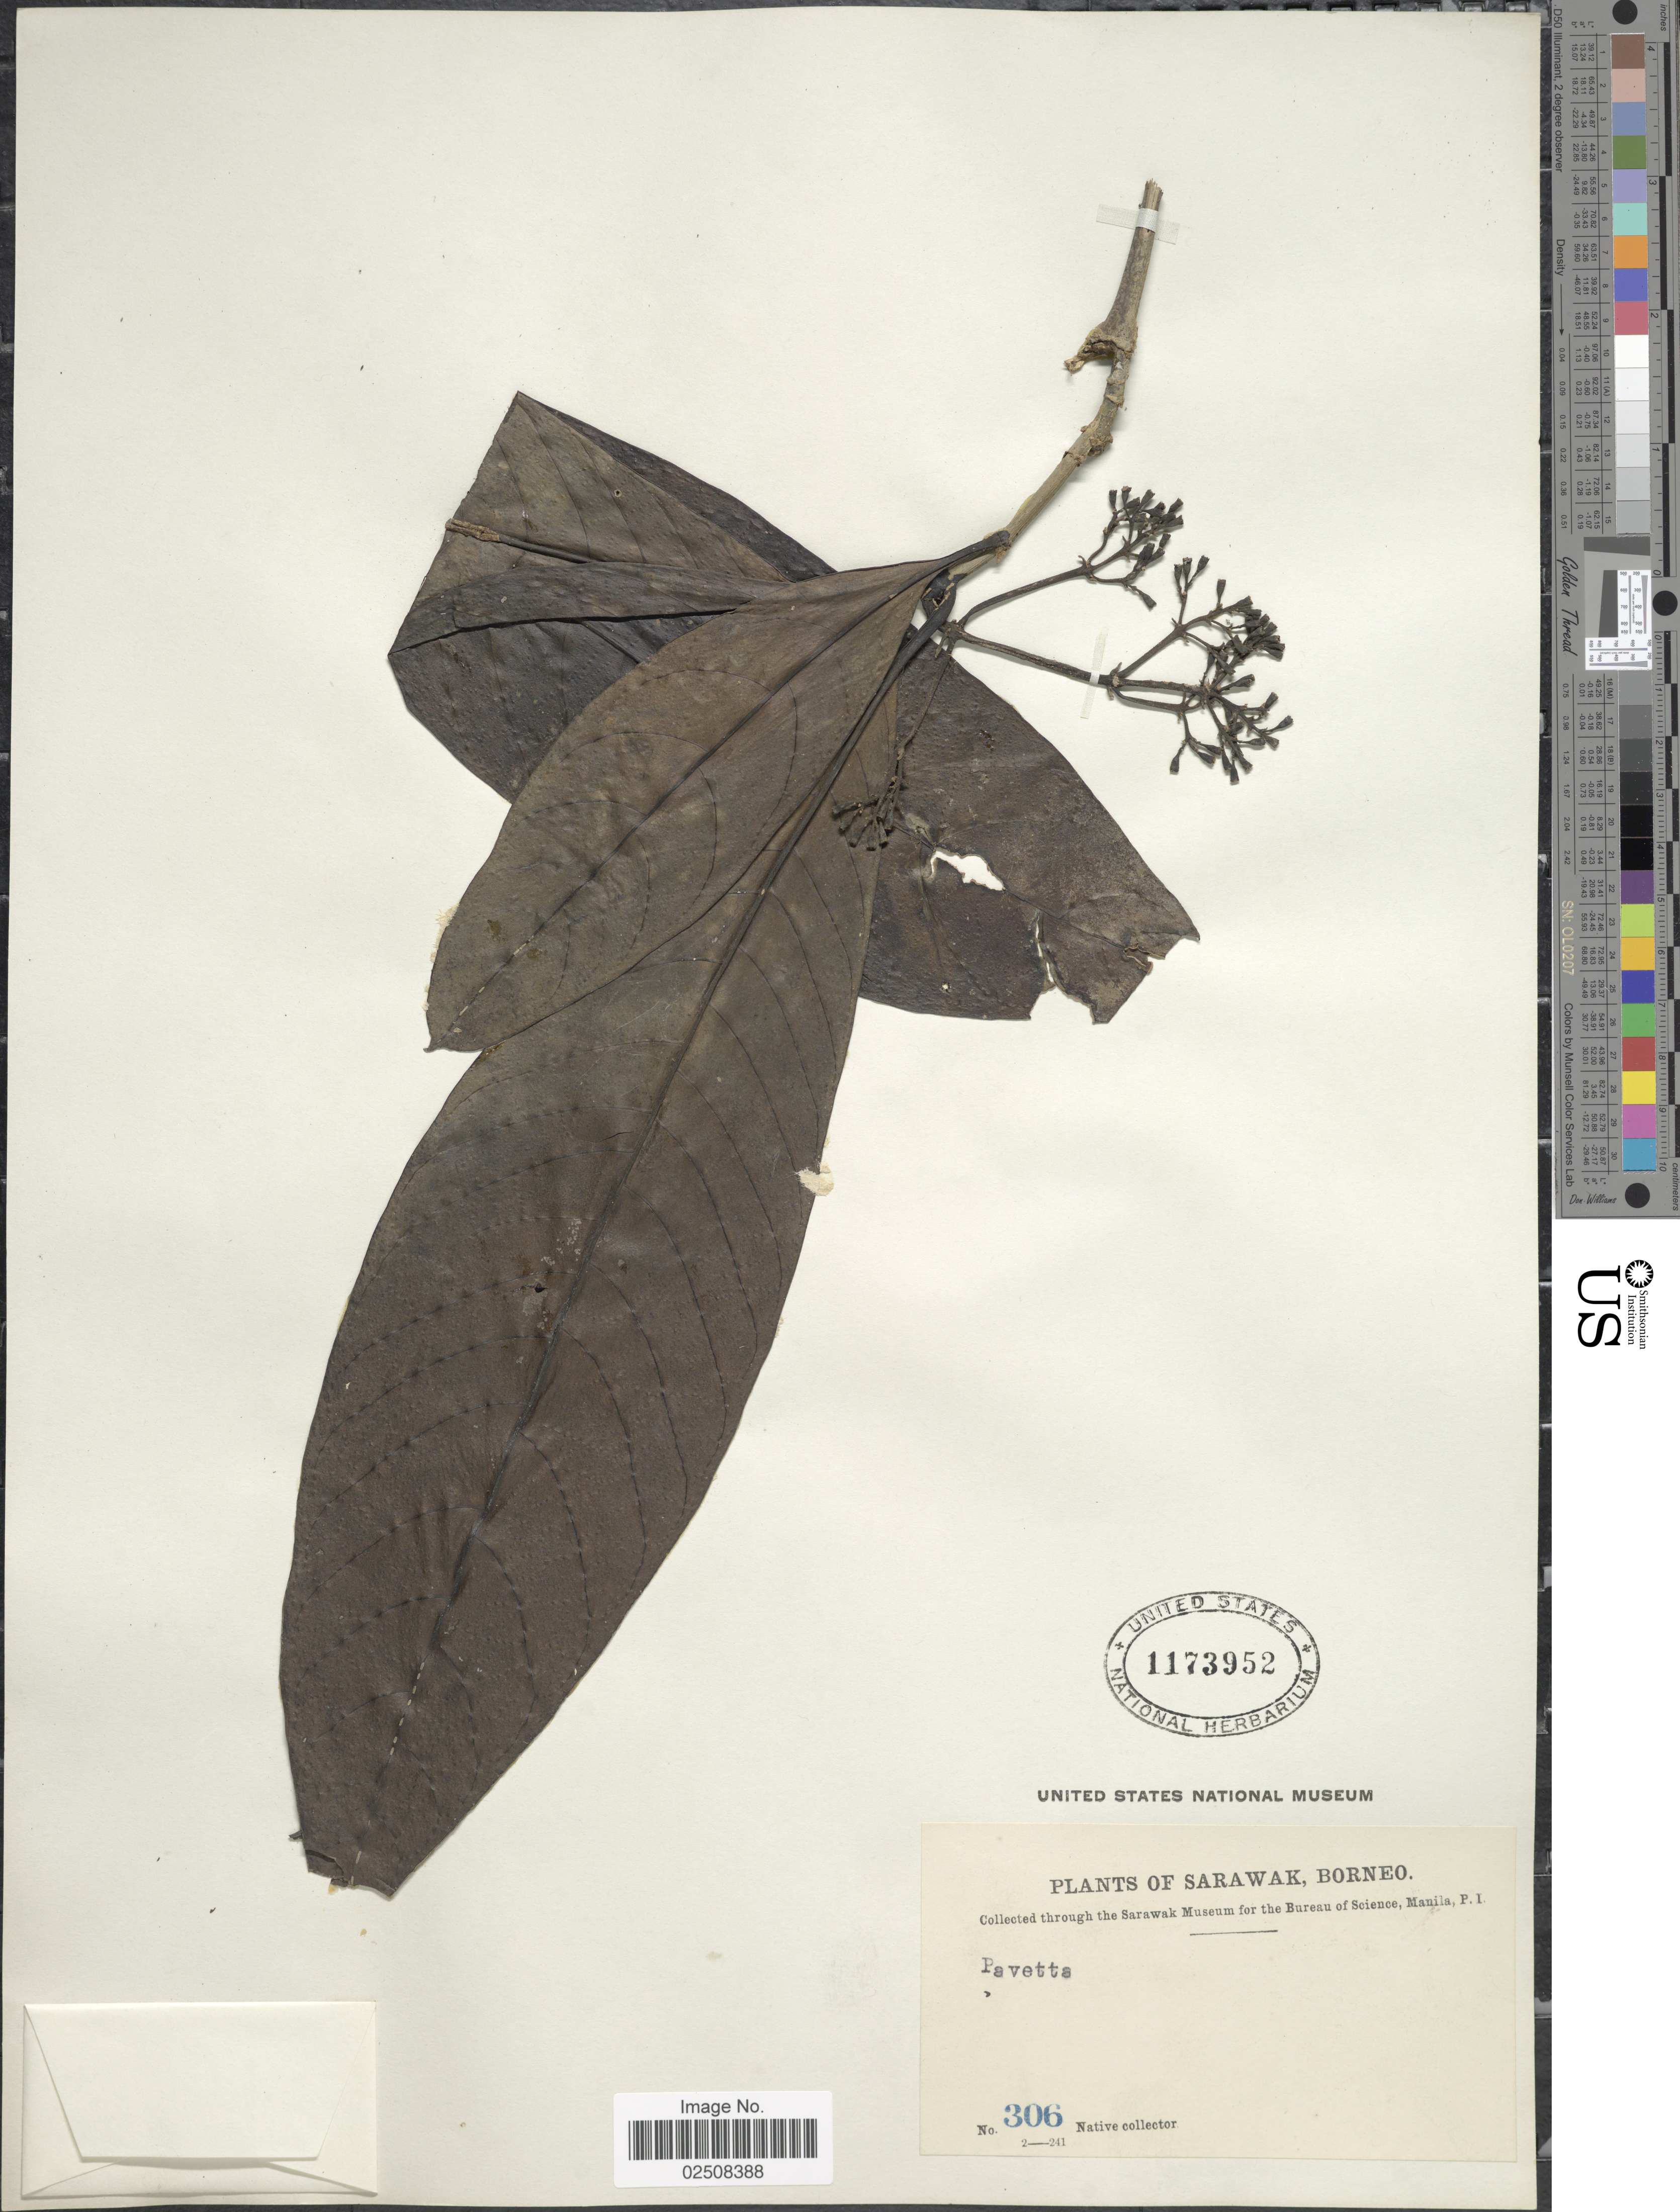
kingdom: Plantae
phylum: Tracheophyta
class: Magnoliopsida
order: Gentianales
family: Rubiaceae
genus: Pavetta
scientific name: Pavetta sp.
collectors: Native collector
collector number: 306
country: Malaysia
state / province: Sarawak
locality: Borneo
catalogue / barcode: US 1173952